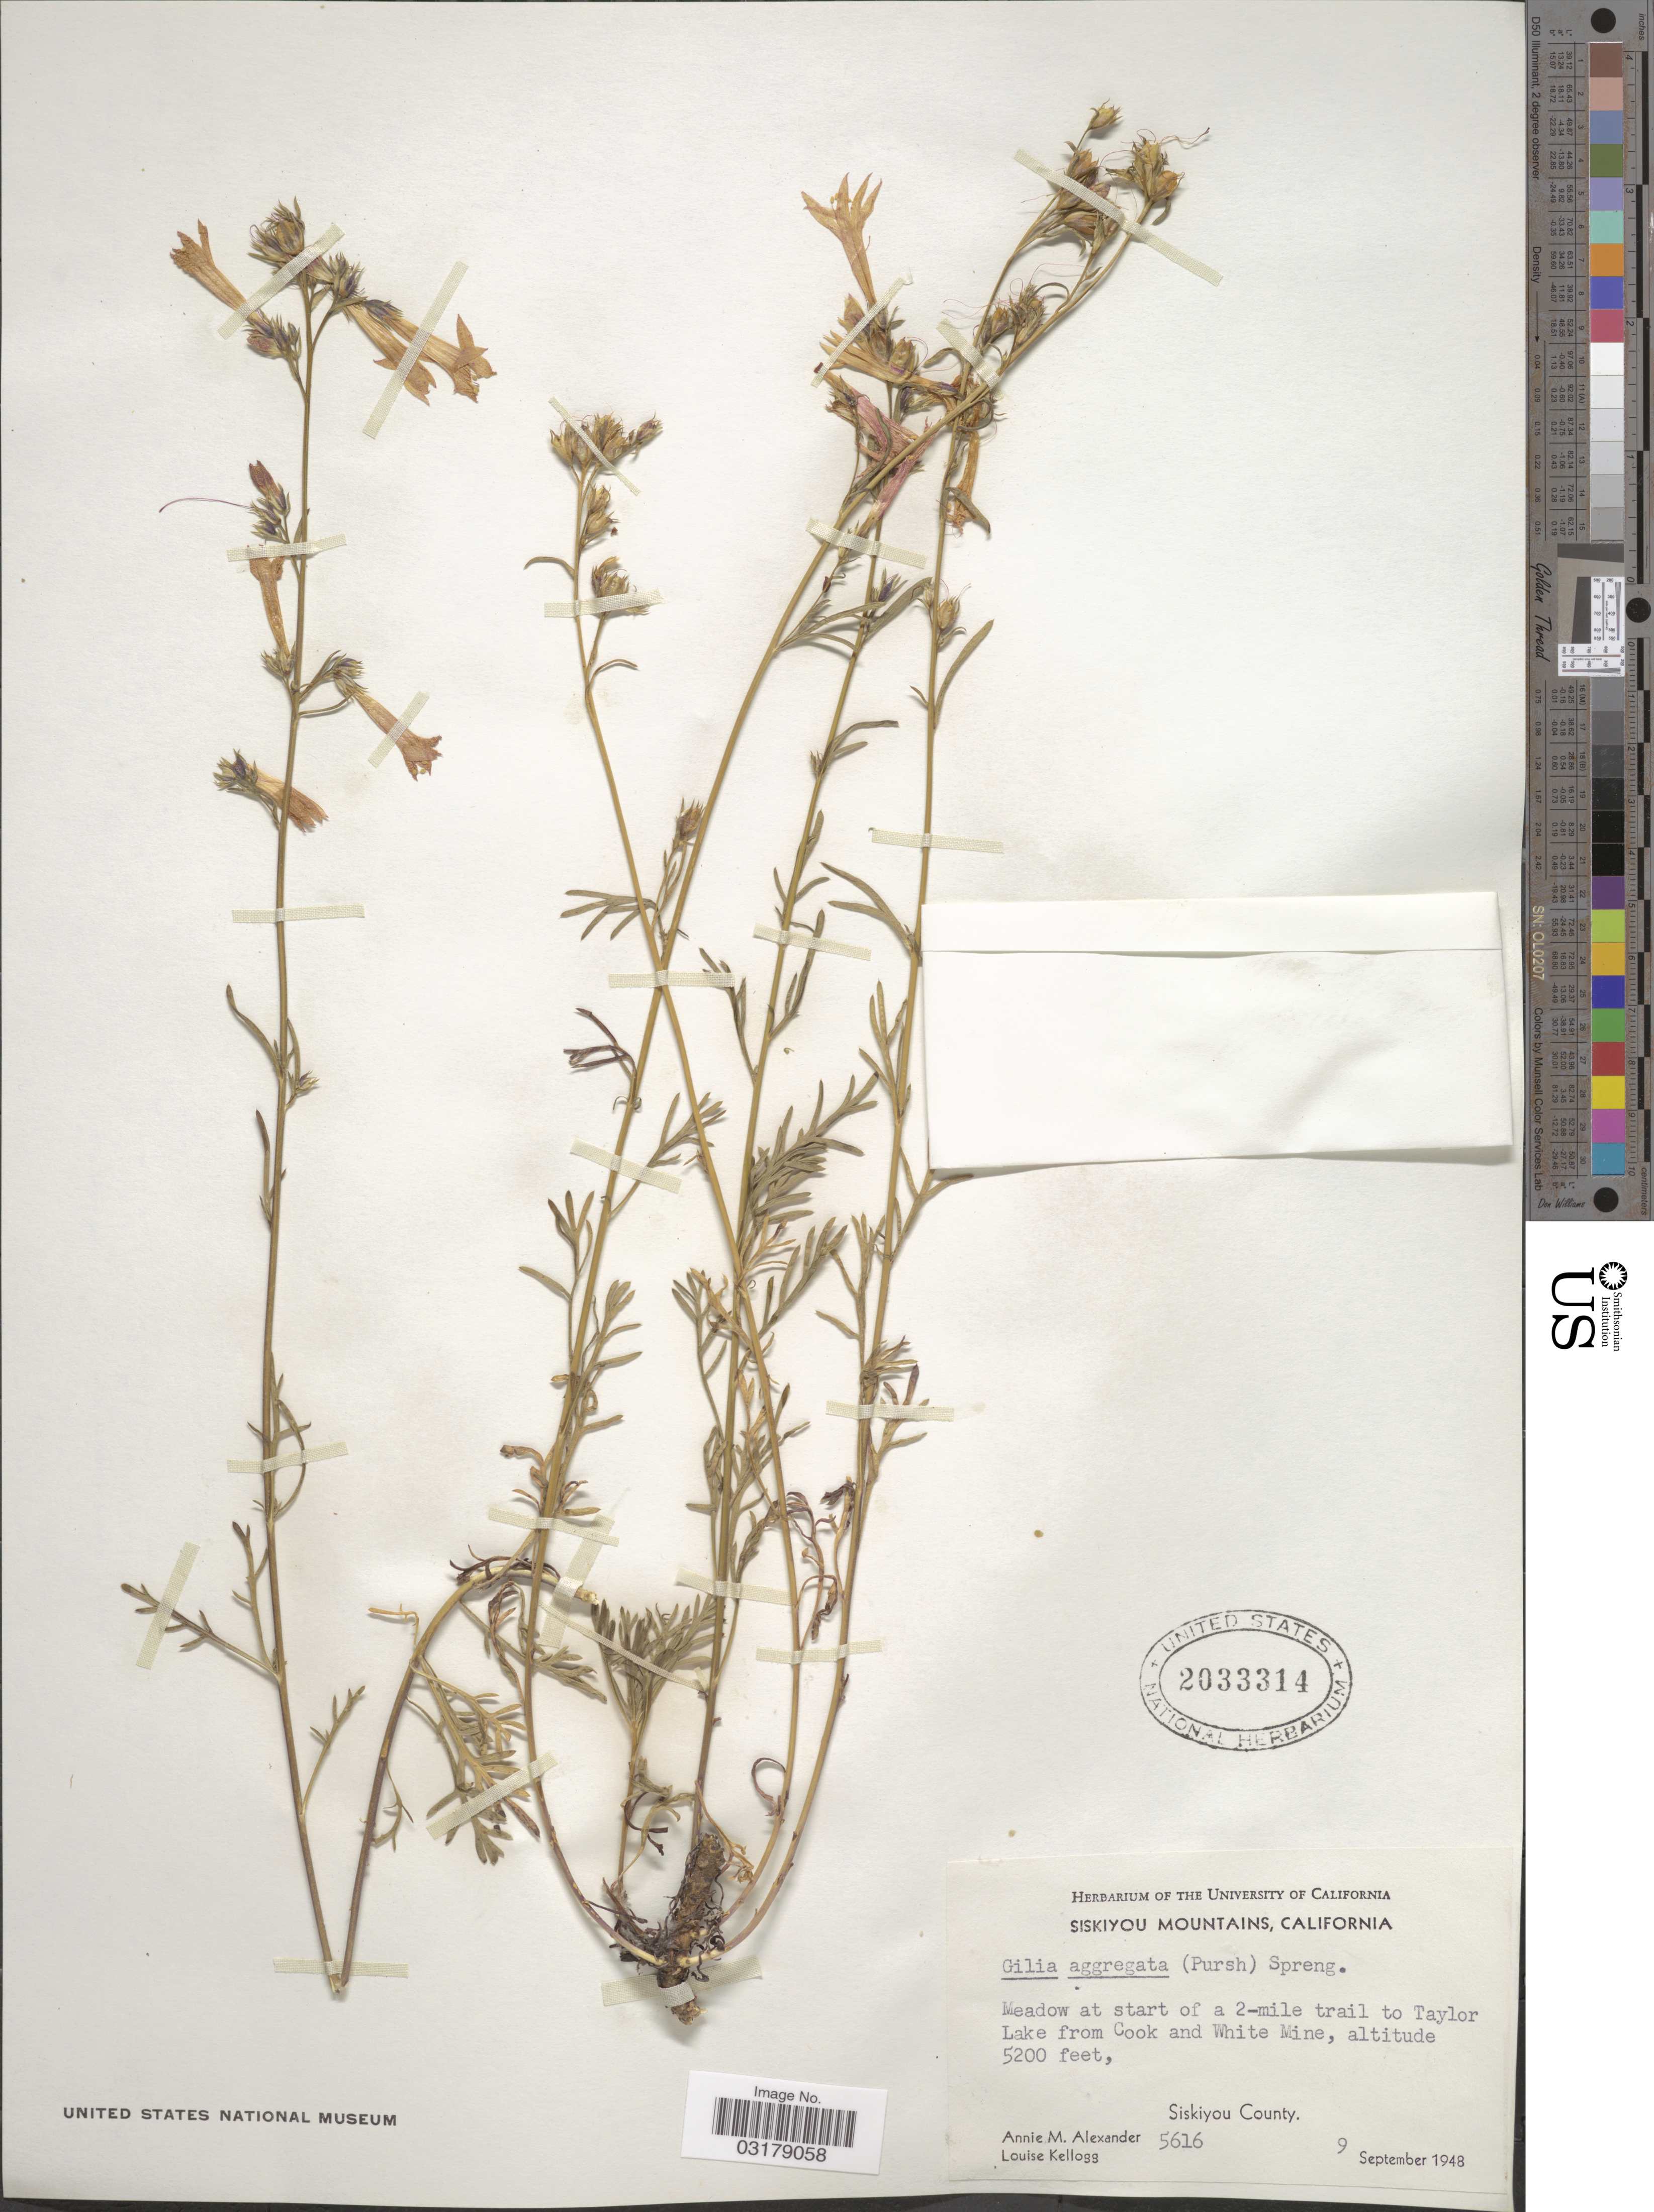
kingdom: Plantae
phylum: Tracheophyta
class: Magnoliopsida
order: Ericales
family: Polemoniaceae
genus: Ipomopsis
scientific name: Ipomopsis aggregata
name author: (Pursh) V.E. Grant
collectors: A. M. Alexander & L. Kellogg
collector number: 5616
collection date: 1948-09-09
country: United States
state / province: California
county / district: Siskiyou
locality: Siskiyou Mountains. Meadow at start of a 2-mile trail to Taylor Lake from Cook and White Mine. Siskiyou County.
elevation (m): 1585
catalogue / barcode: US 2033314